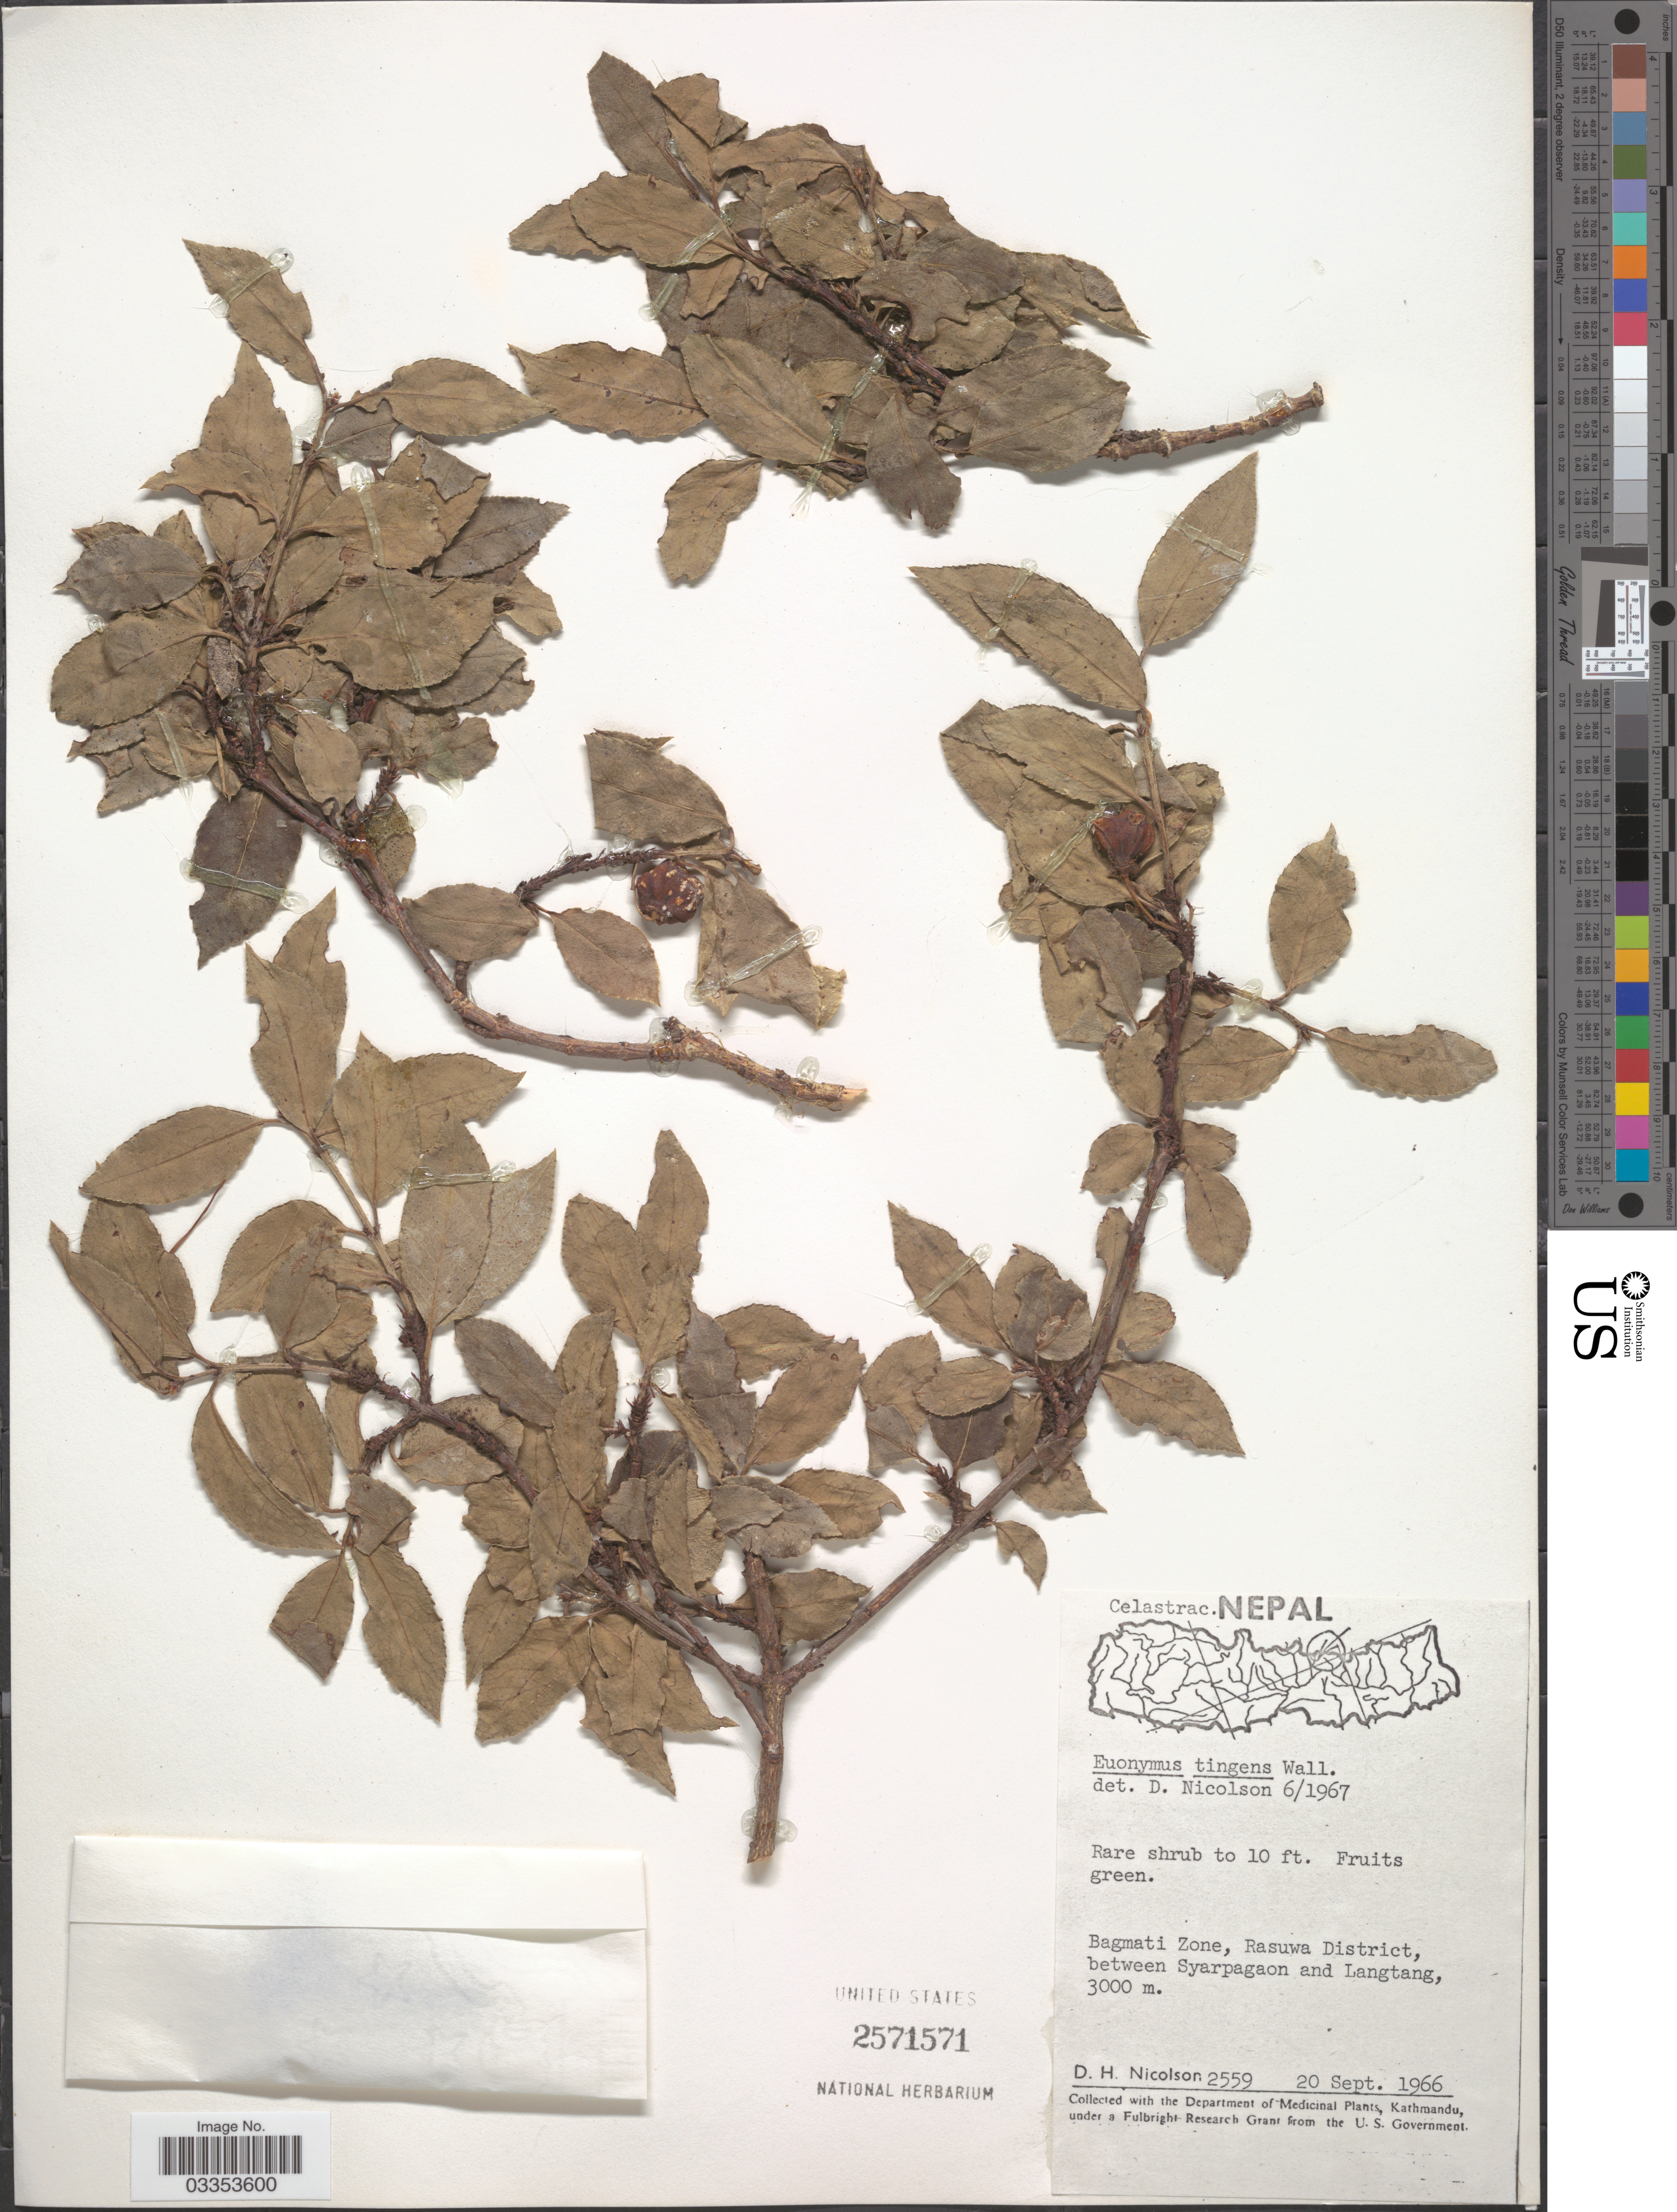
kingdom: Plantae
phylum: Tracheophyta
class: Magnoliopsida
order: Celastrales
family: Celastraceae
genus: Euonymus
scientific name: Euonymus tingens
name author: Wall.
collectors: D. H. Nicolson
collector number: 2559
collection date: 1966-09-20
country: Nepal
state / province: Bagmati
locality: Bagmati Zone, Rasuwa District, between Syrapagaon and Langtang.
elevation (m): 3000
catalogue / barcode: US 2571571